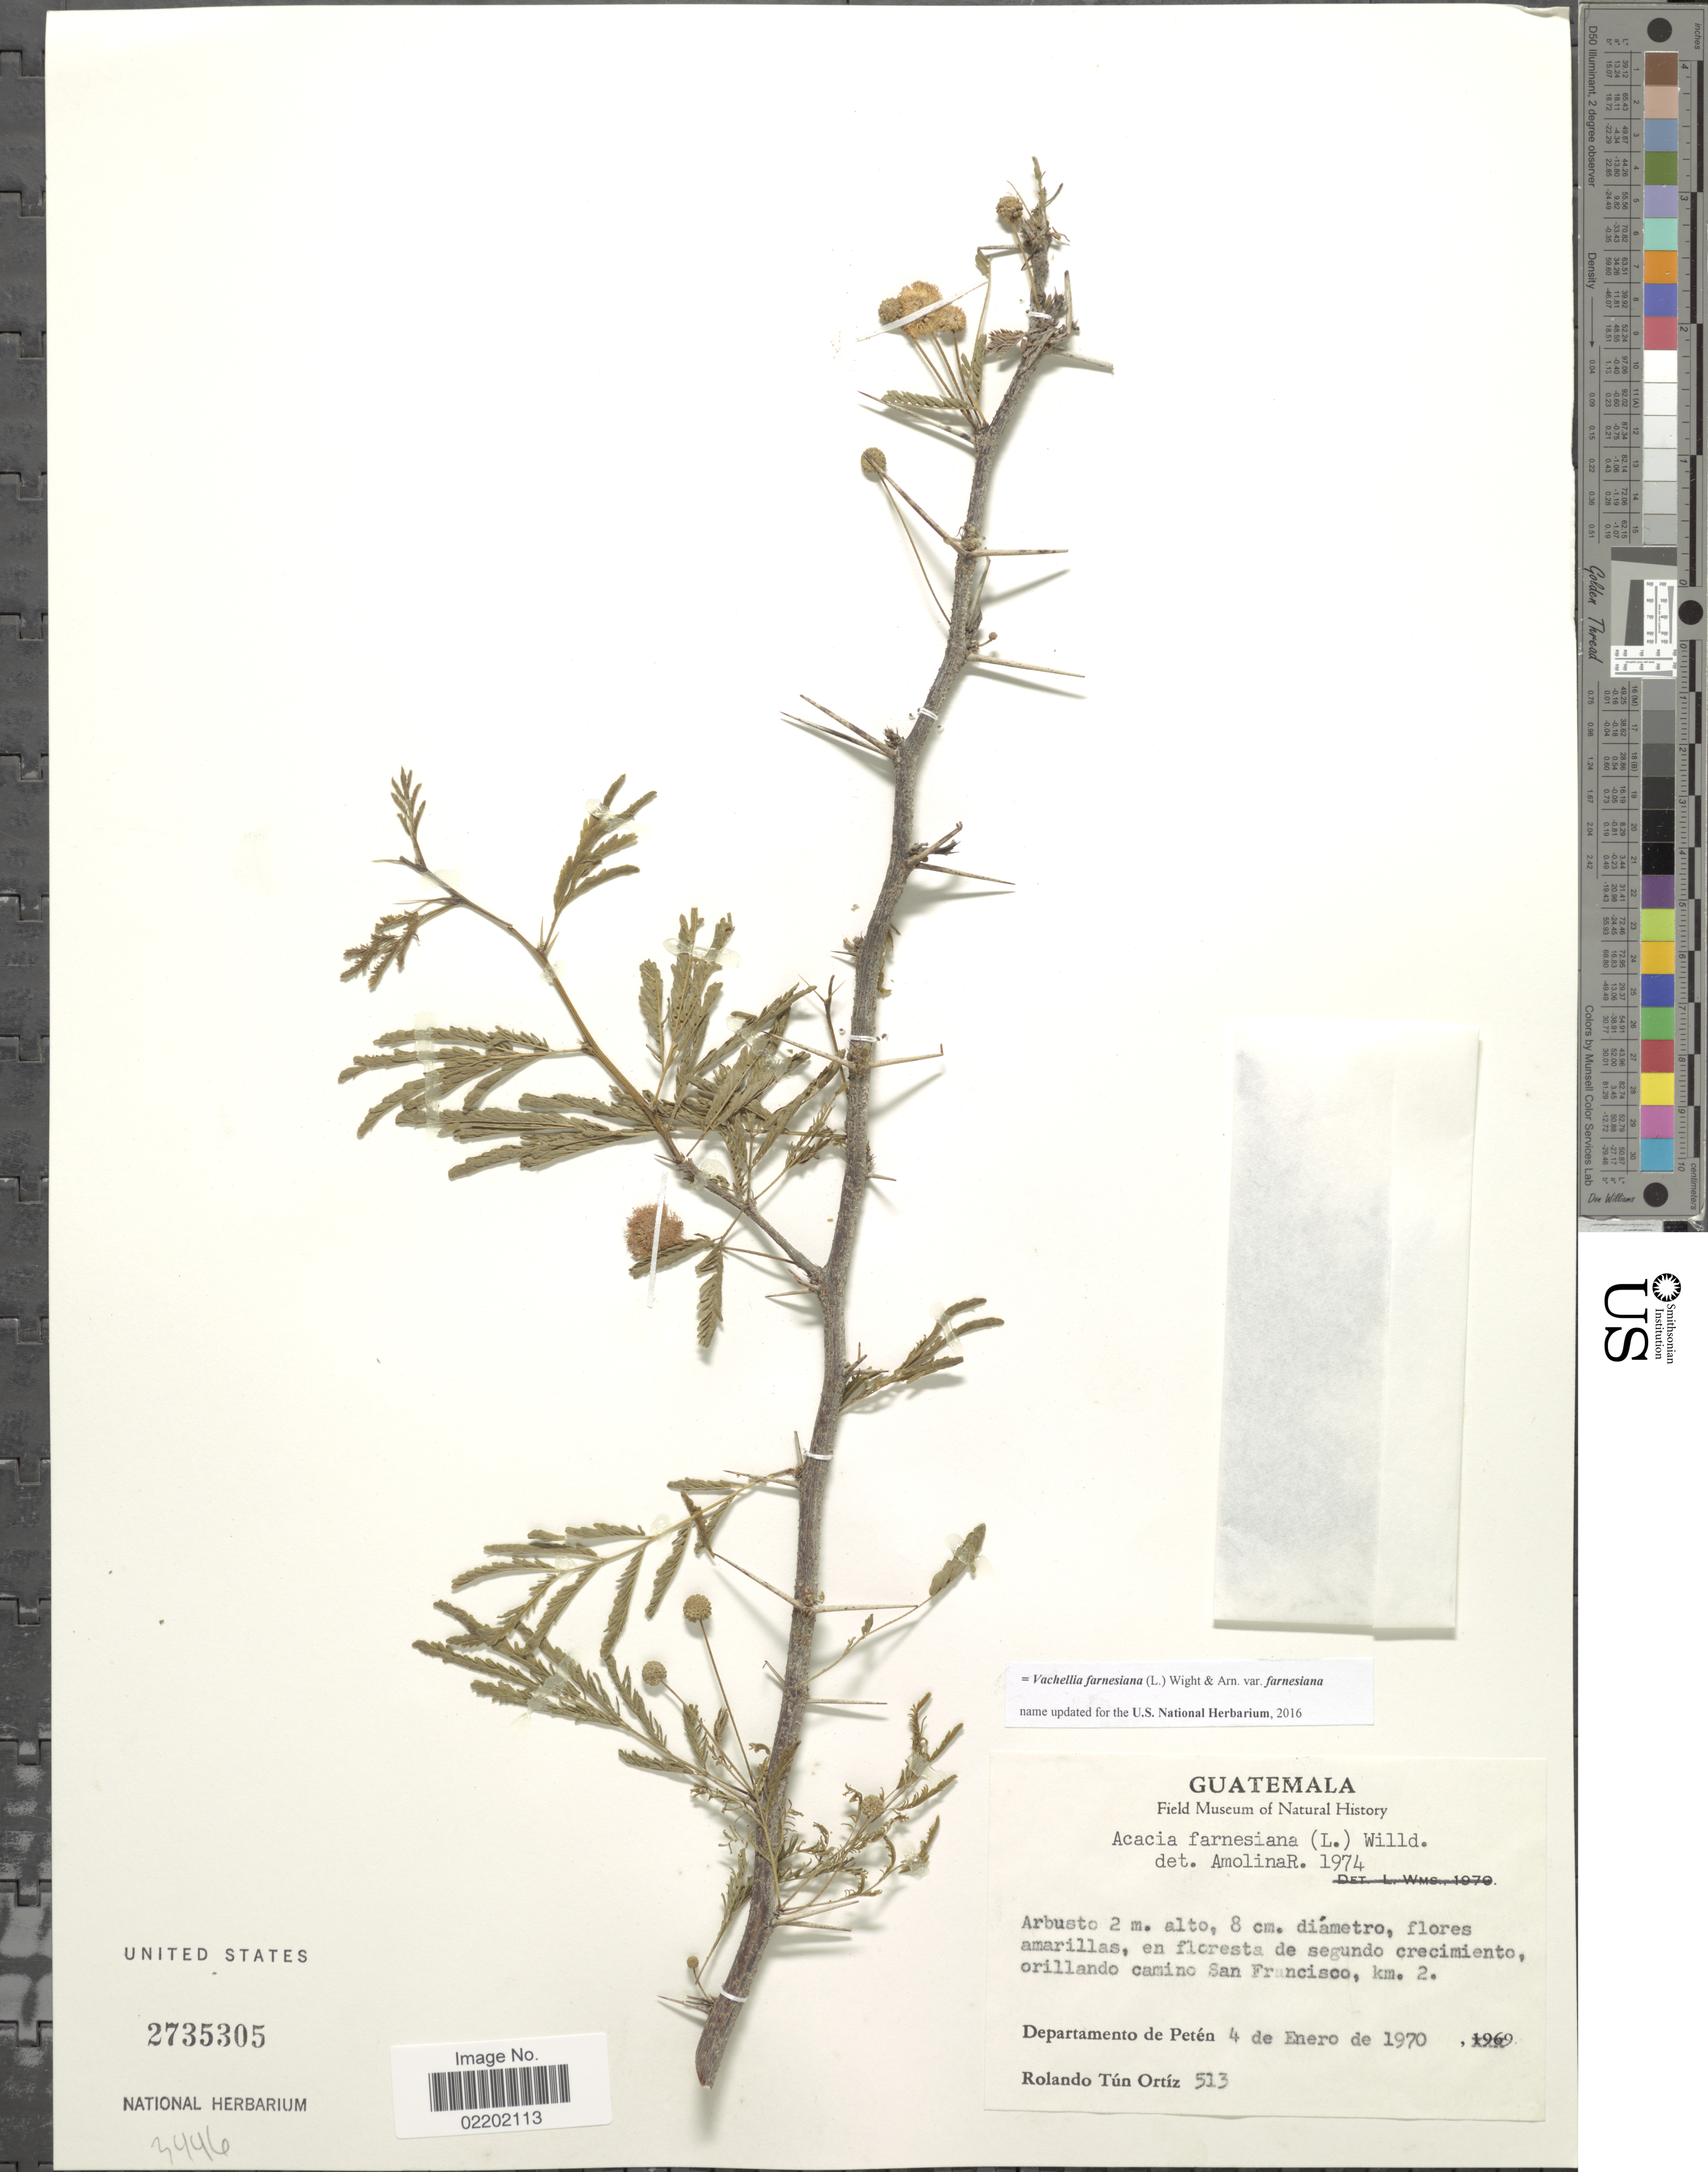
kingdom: Plantae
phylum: Tracheophyta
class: Magnoliopsida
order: Fabales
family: Fabaceae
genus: Vachellia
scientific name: Vachellia farnesiana var. farnesiana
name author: (L.) Wight & Arn.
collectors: R. T. Ortíz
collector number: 513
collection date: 1970-01-04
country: Guatemala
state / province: El Petén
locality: En floresta de segundo crecimiento, orillando camino Sn Francisco, km 2, Departamento de Peten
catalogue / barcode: US 2735305